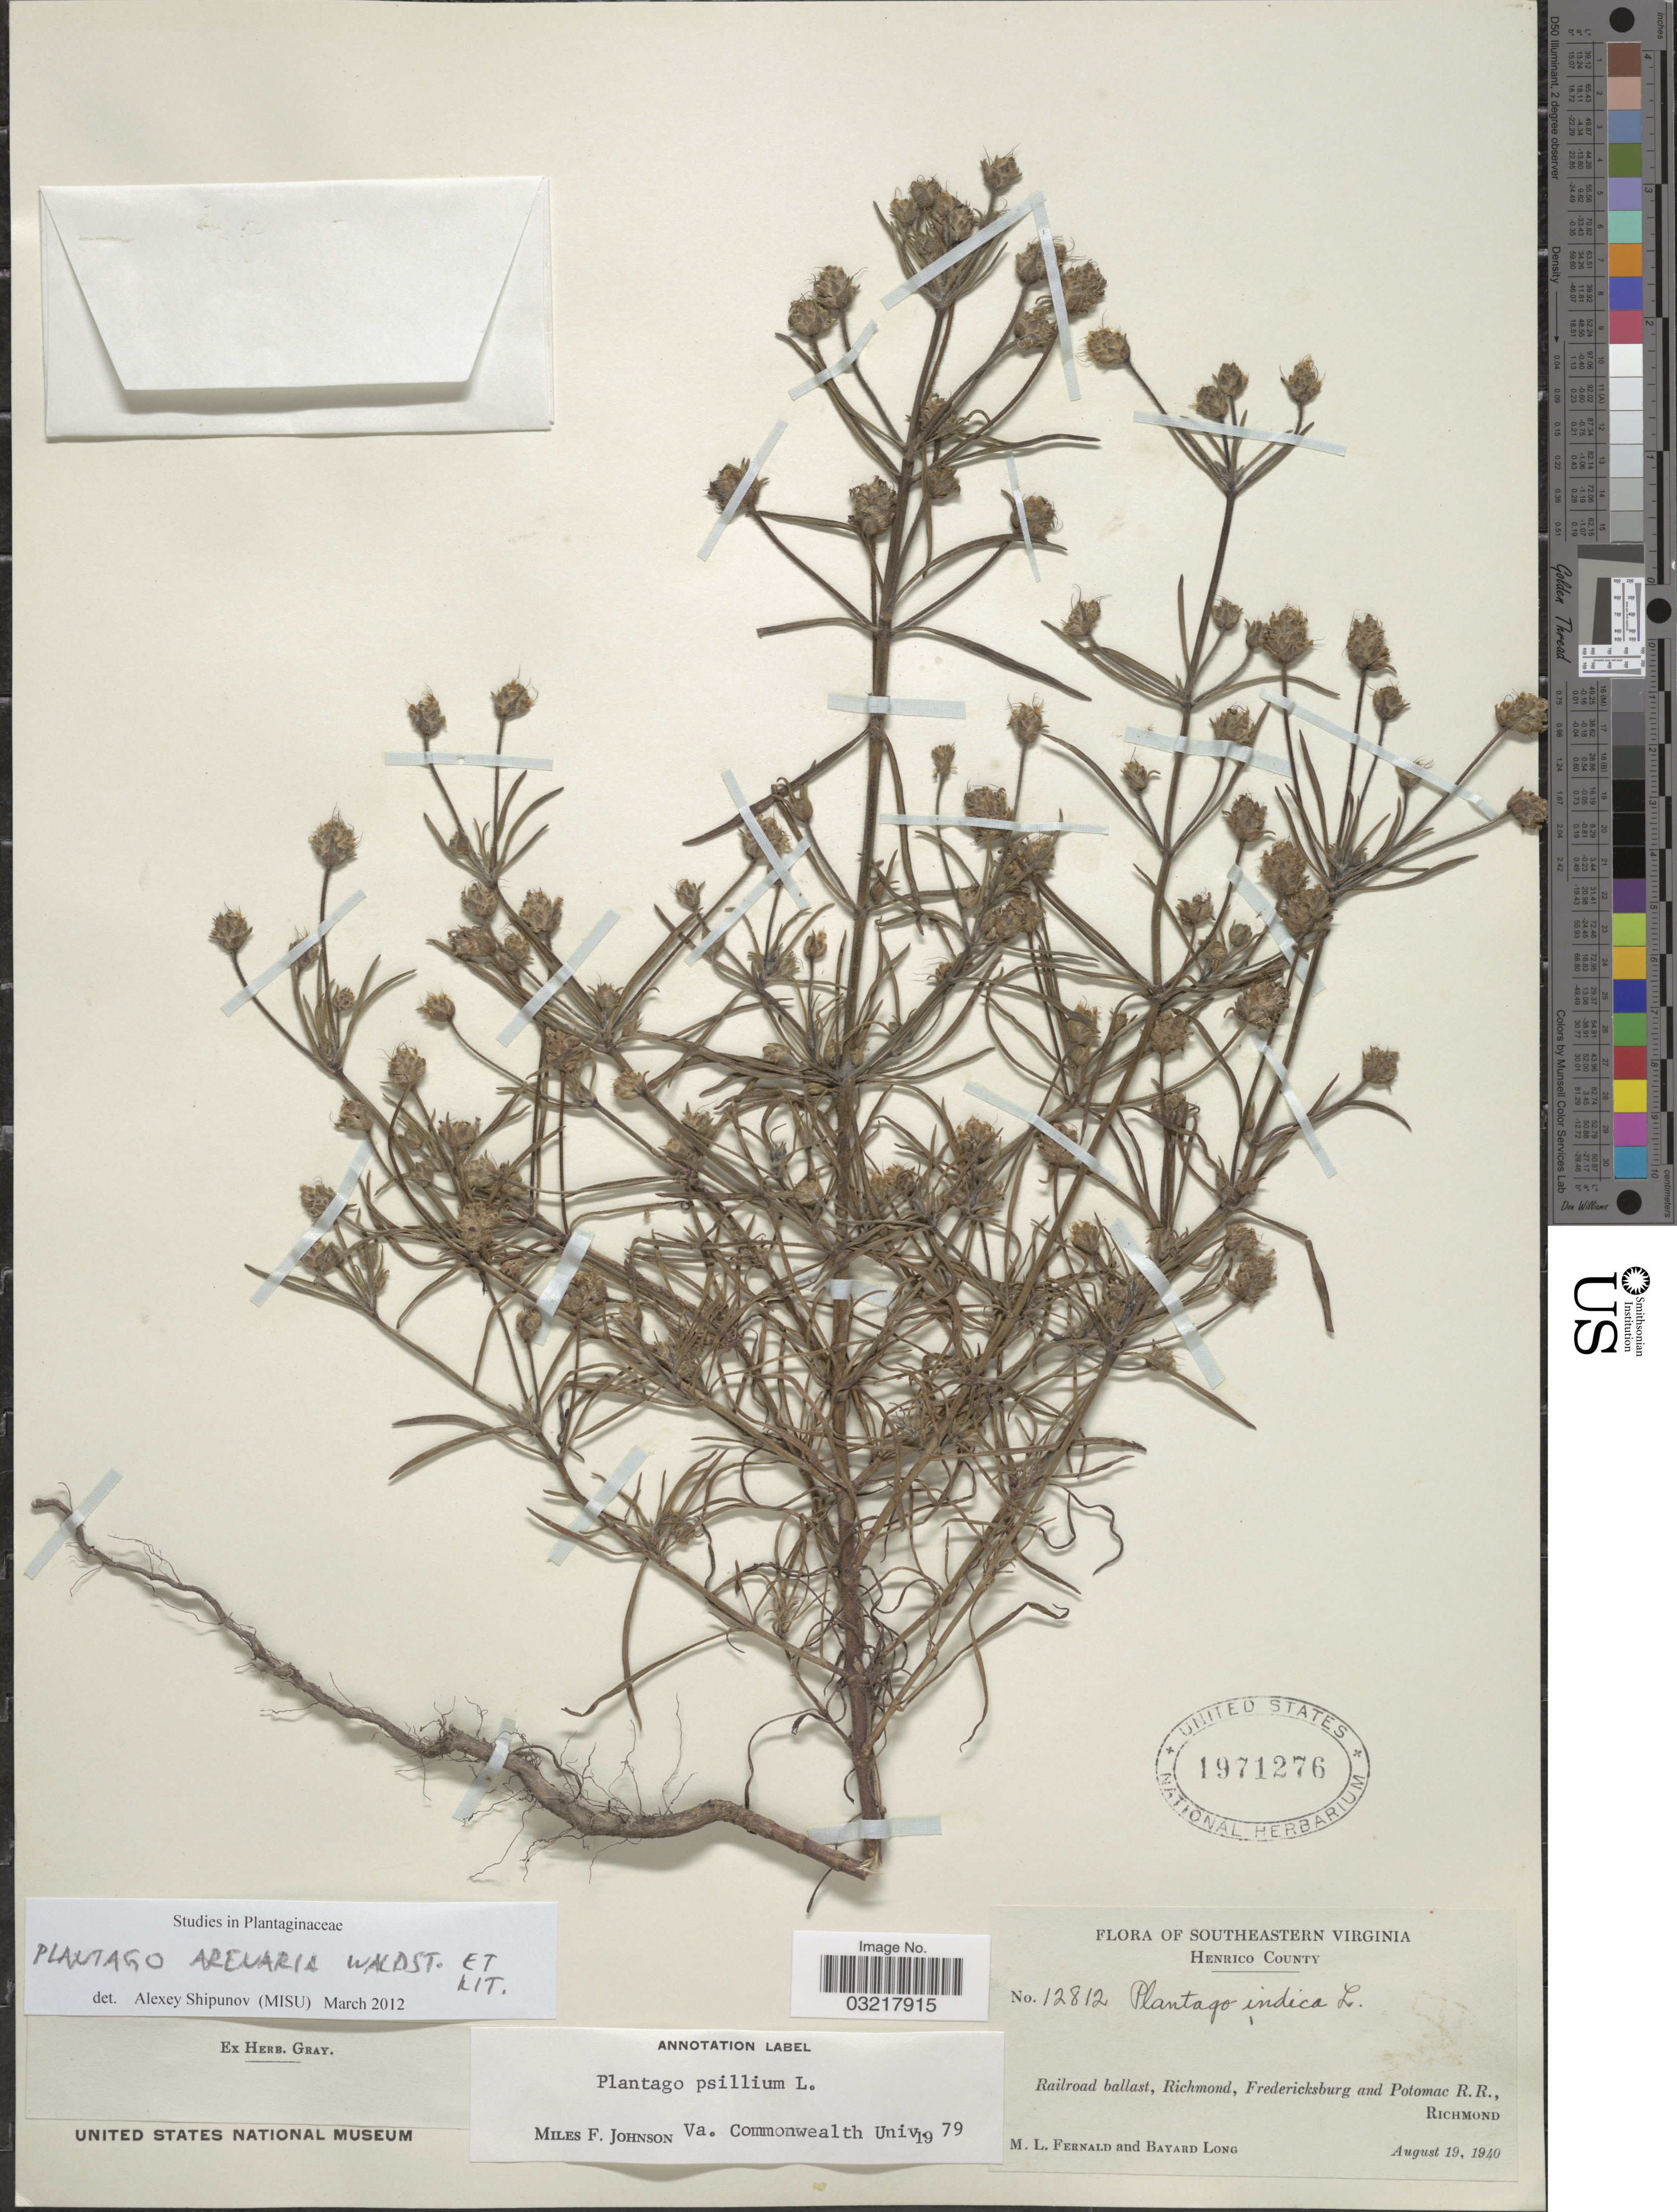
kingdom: Plantae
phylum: Tracheophyta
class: Magnoliopsida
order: Lamiales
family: Plantaginaceae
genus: Plantago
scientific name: Plantago arenaria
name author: Waldst. & Kit.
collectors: M. L. Fernald & B. Long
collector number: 12812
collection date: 1940-08-19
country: United States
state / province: Virginia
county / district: City of Richmond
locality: Southeastern Virginia. Henrico County. Railroad ballast, Richmond, Fredericksburg and Potomac R.R., Richmond.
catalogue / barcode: US 1971276